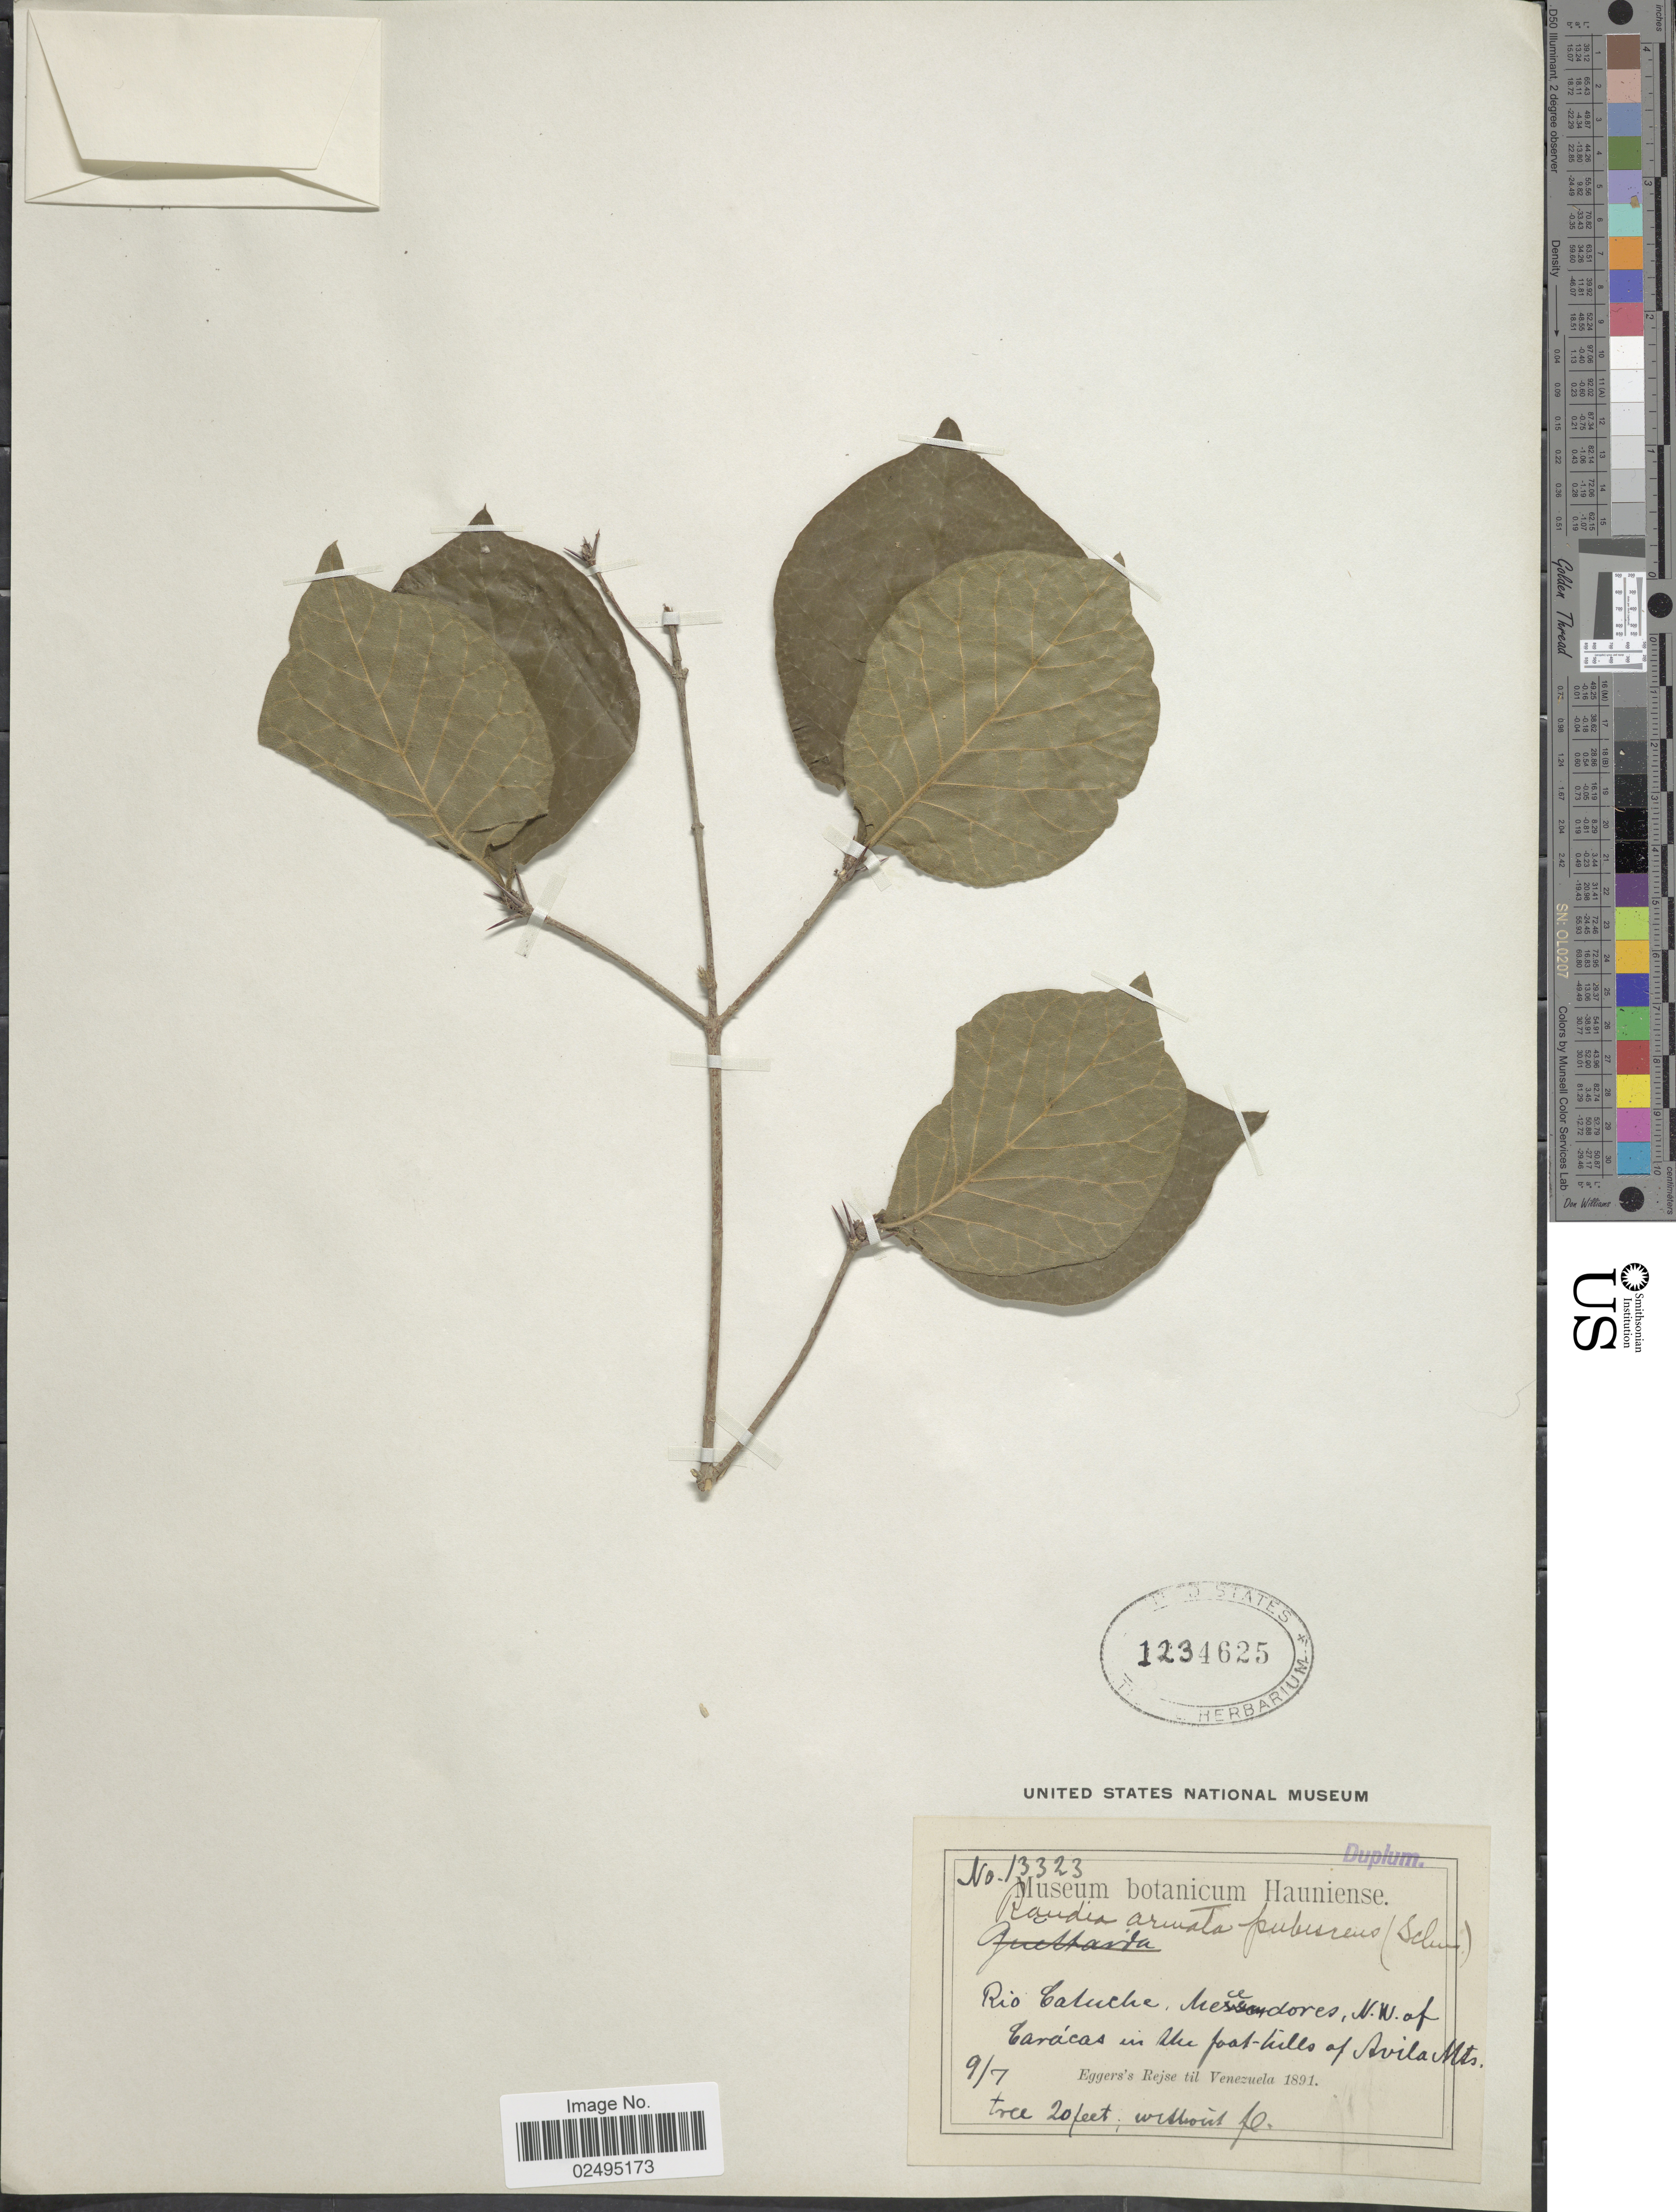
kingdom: Plantae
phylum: Tracheophyta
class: Magnoliopsida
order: Gentianales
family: Rubiaceae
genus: Randia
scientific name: Randia armata var. pubescens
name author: (Kunth) R. Knuth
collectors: -. Eggers & Rejse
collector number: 13323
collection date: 1891-07-09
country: Venezuela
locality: Rio Caliche, Mescedores, NW of Caracas in the foothills of Avila Mts.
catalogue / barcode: US 1234625